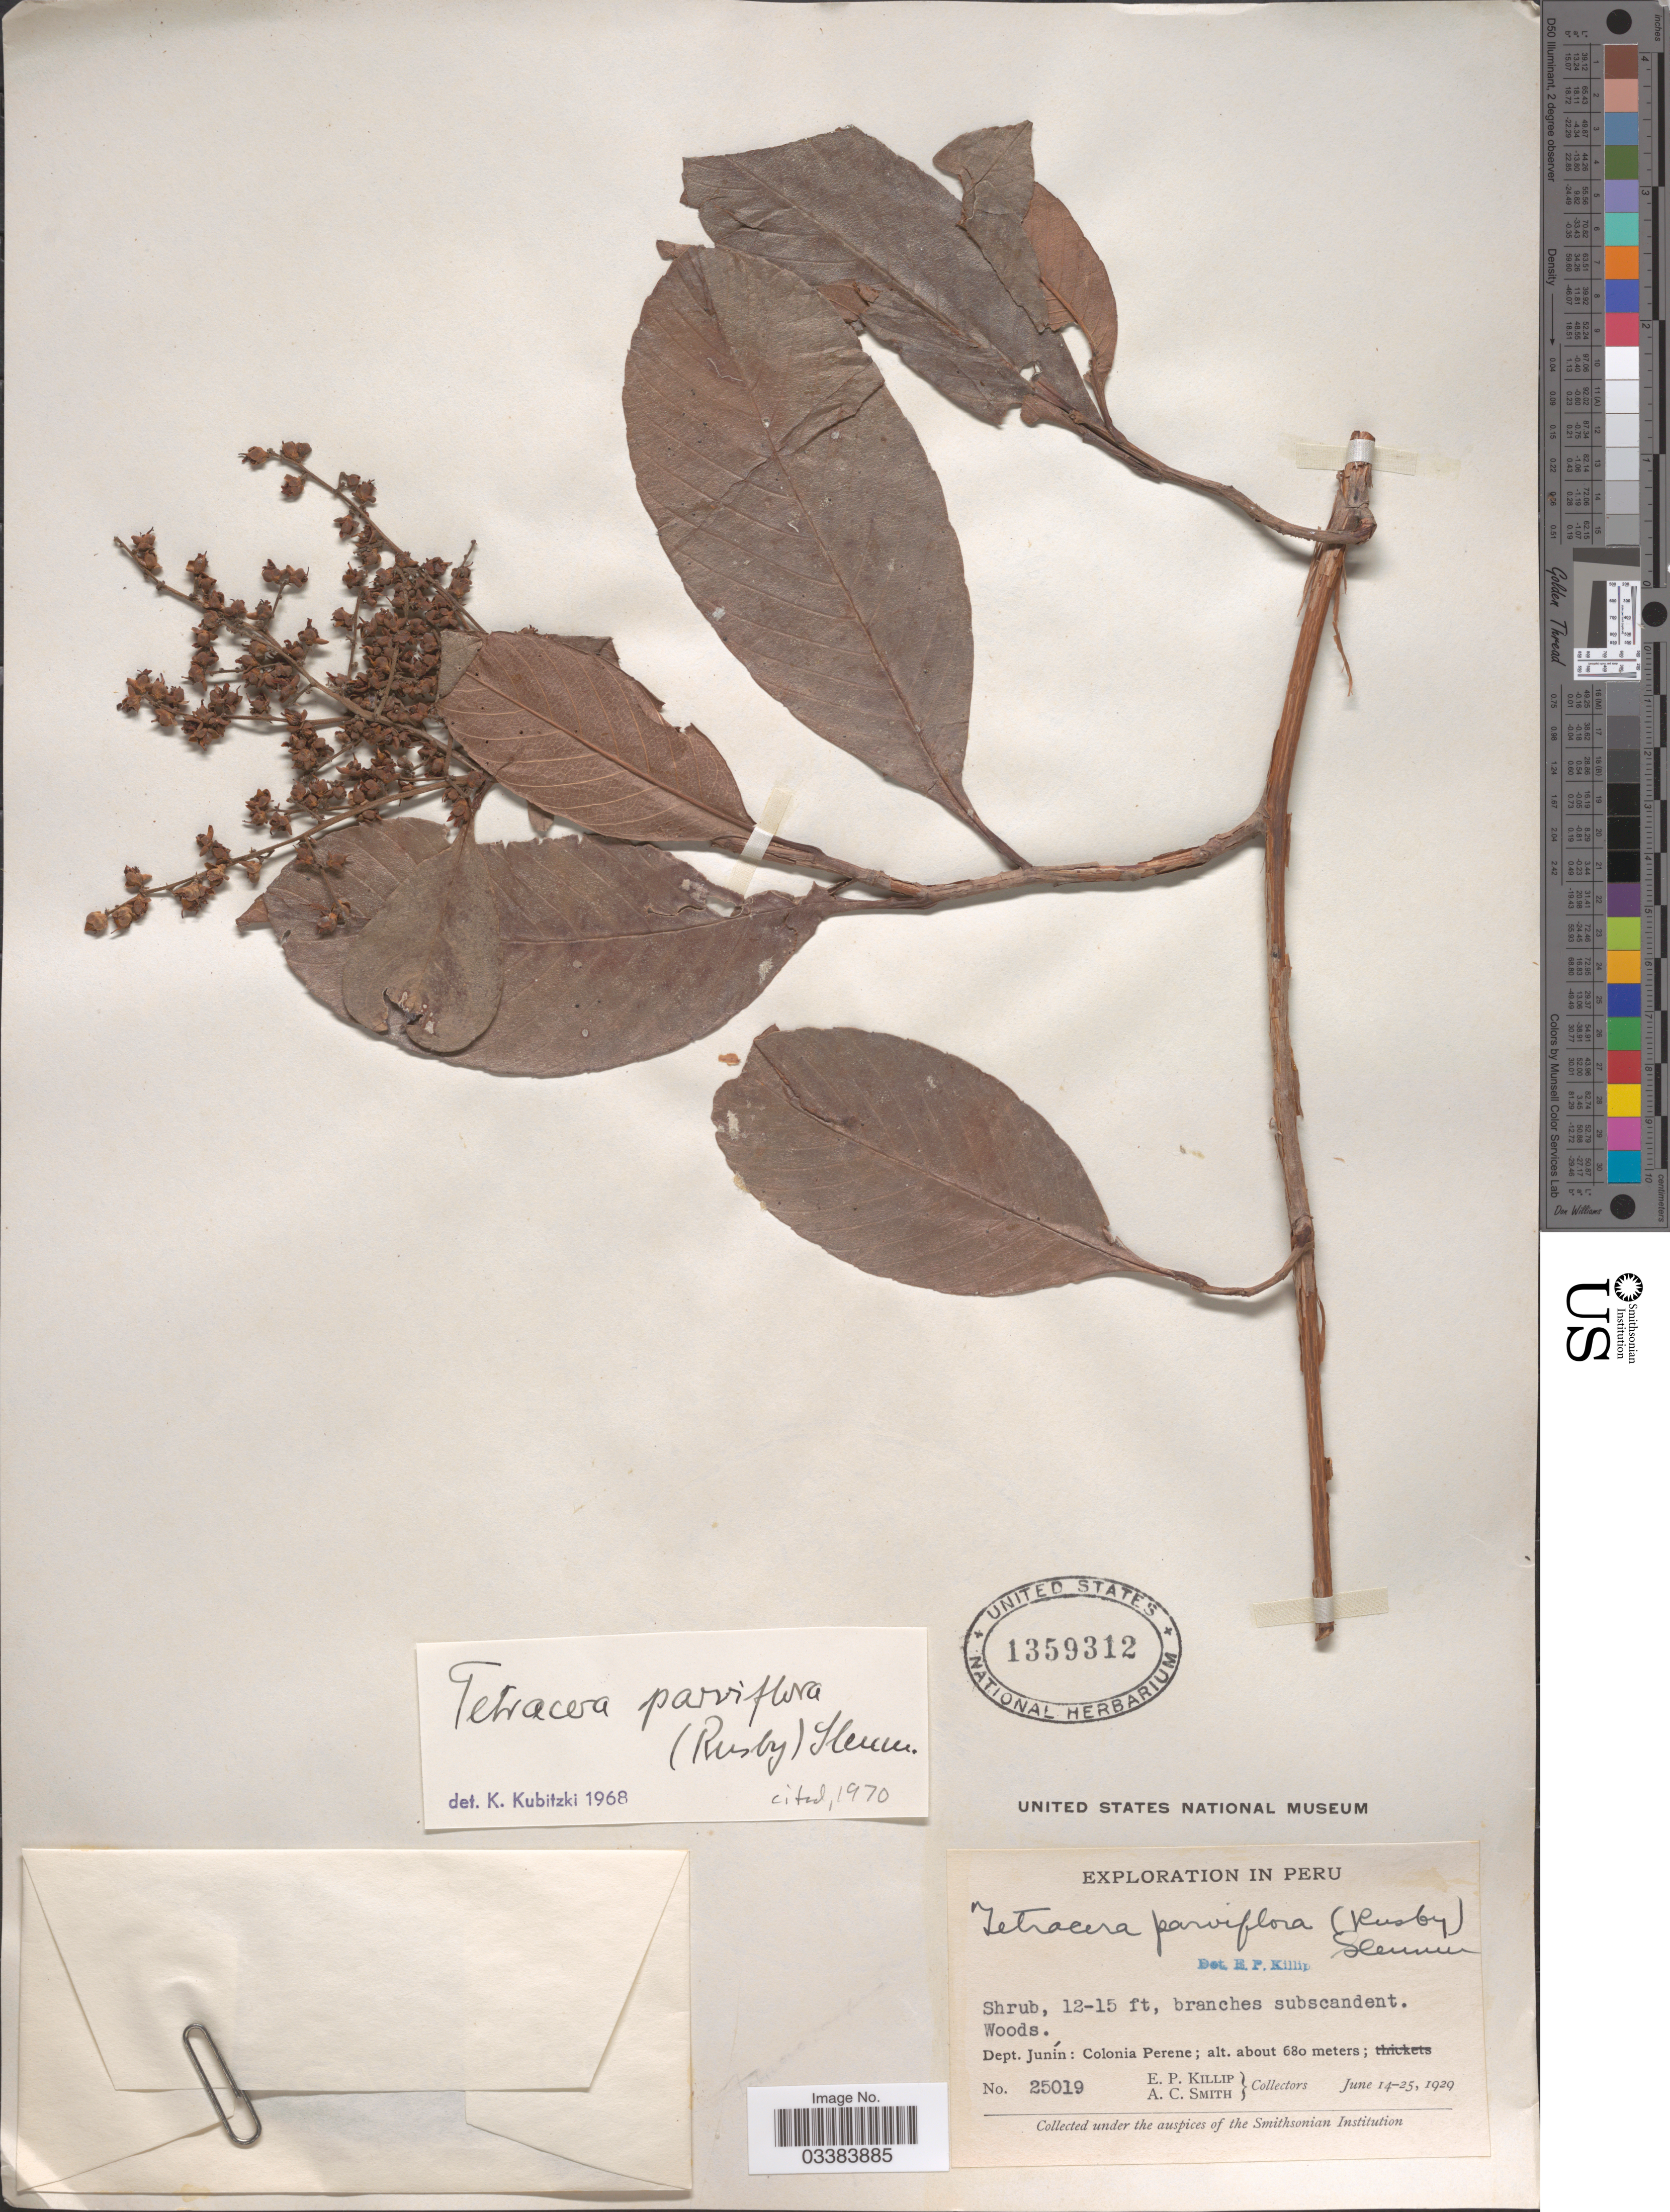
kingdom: Plantae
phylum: Tracheophyta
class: Magnoliopsida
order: Dilleniales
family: Dilleniaceae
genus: Tetracera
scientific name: Tetracera parviflora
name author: (Rusby) Sleumer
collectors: E. P. Killip & A. C. Smith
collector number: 25019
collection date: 1929-06-14/1929-06-25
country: Peru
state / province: Junín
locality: Dept. Junín: Colonia Perene.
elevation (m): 680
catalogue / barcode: US 1359312